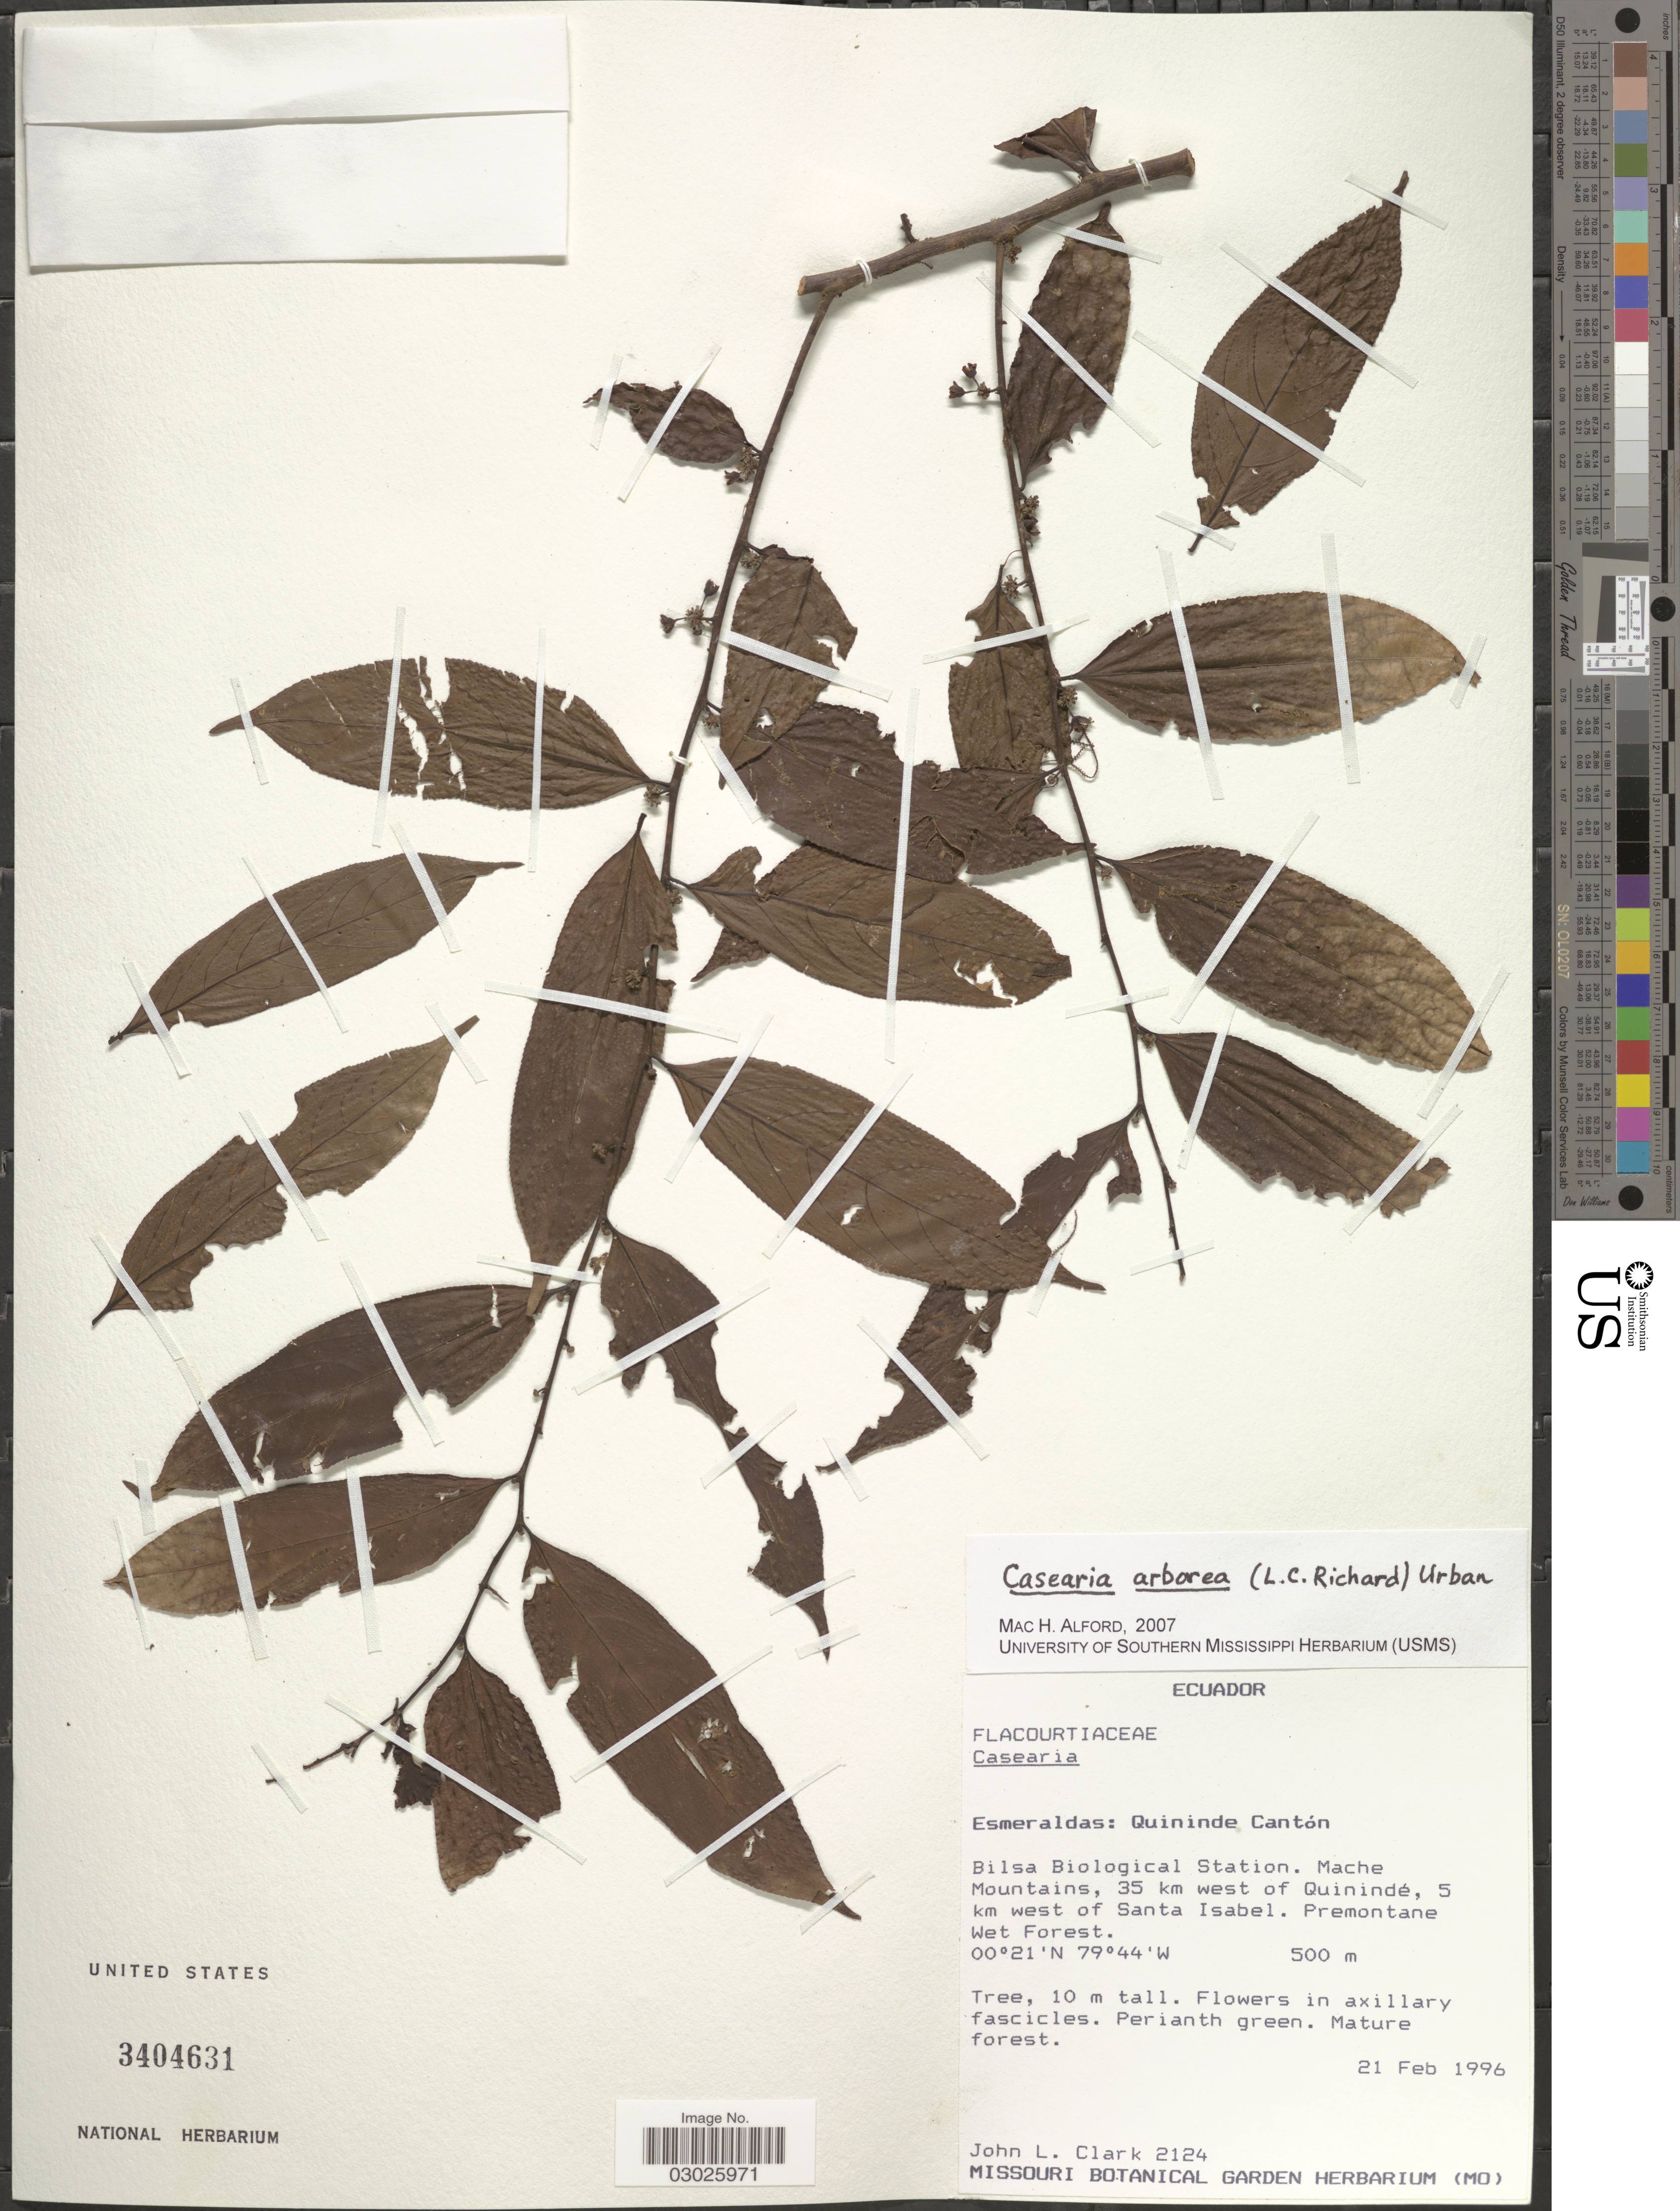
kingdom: Plantae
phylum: Tracheophyta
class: Magnoliopsida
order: Malpighiales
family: Salicaceae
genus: Casearia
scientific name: Casearia arborea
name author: (Rich.) Urb.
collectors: J. L. Clark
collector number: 2124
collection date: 1996-02-21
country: Ecuador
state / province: Esmeraldas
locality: Quininde Cantón. Bilsa Biological Station. Mache Mountains, 35 km west of Quinindé, 5 km west of Santa Isabel.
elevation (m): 500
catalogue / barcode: US 3404631